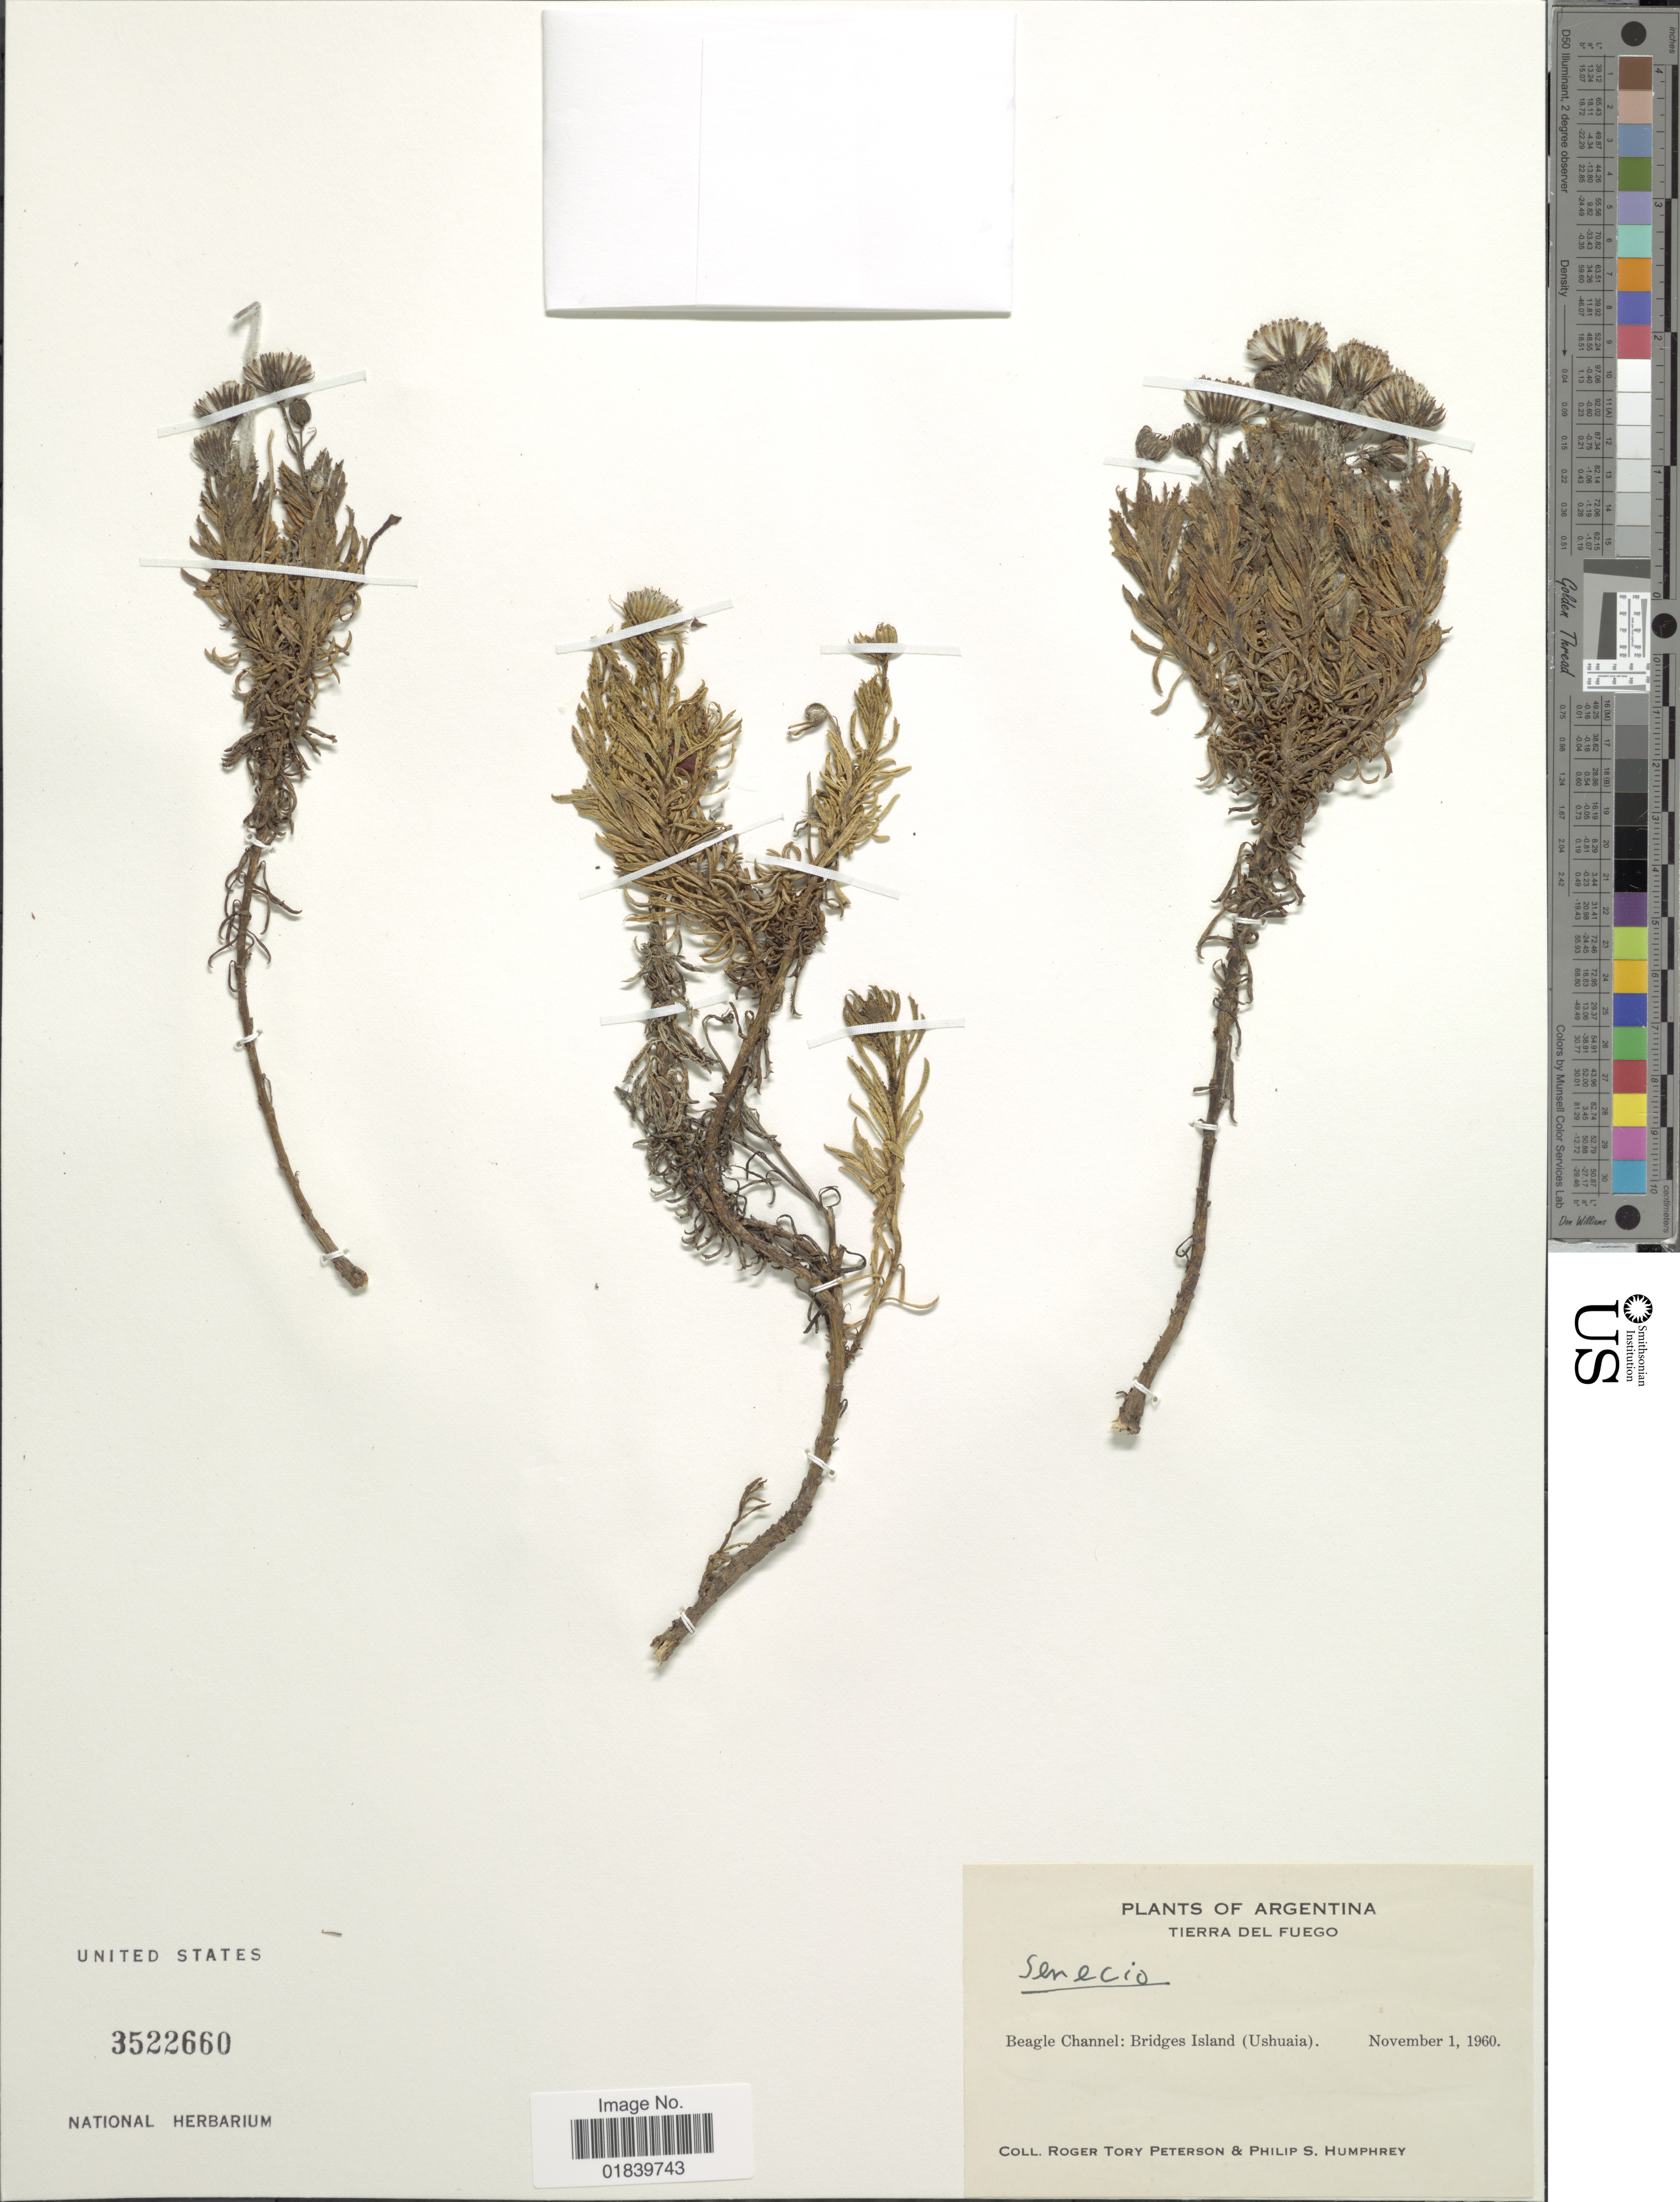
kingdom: Plantae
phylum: Tracheophyta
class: Magnoliopsida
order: Asterales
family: Asteraceae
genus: Senecio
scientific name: Senecio sp.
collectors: R. Peterson & P. Humphrey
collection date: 1960-11-01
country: Argentina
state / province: Tierra del Fuego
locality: Beagle Channel: Bridges Island (Ushuaia). Tierra del Fuego.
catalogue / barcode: US 3522660